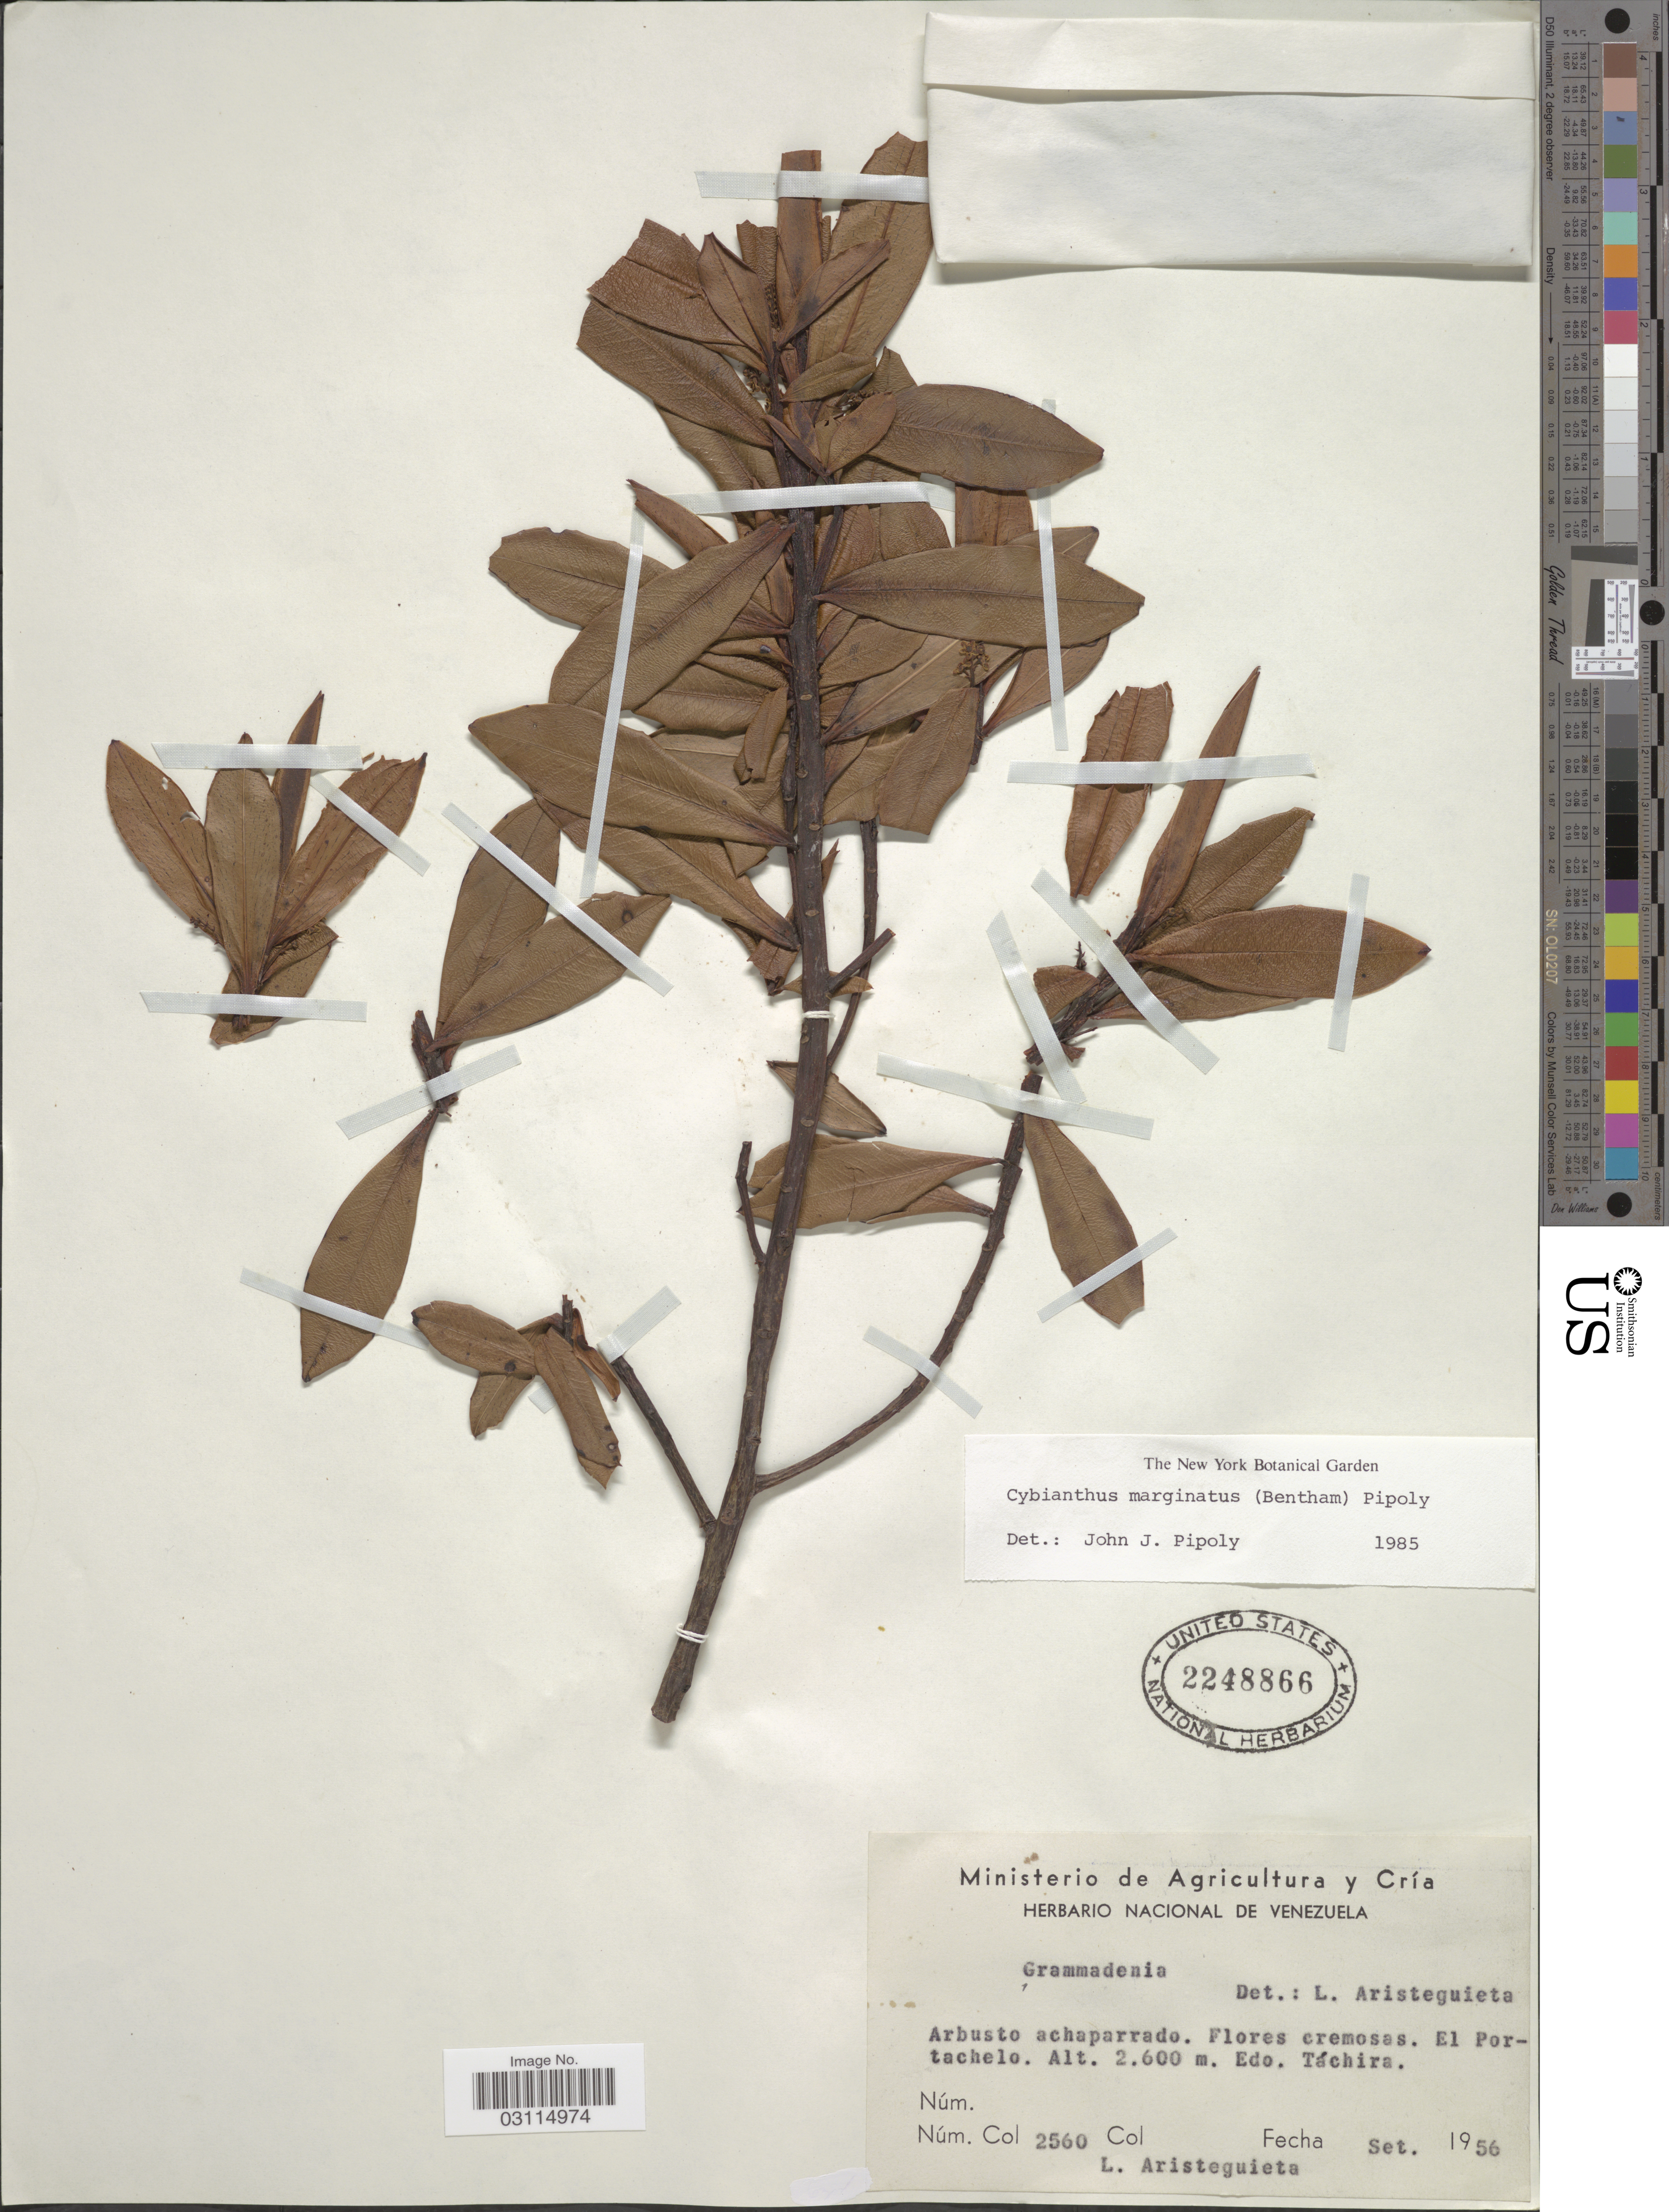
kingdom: Plantae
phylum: Tracheophyta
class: Magnoliopsida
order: Ericales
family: Primulaceae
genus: Cybianthus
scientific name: Cybianthus marginatus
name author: (Benth.) Pipoly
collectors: L. Aristeguieta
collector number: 2560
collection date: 1956-09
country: Venezuela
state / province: Tachira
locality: El Portachelo.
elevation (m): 2600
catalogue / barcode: US 2248866